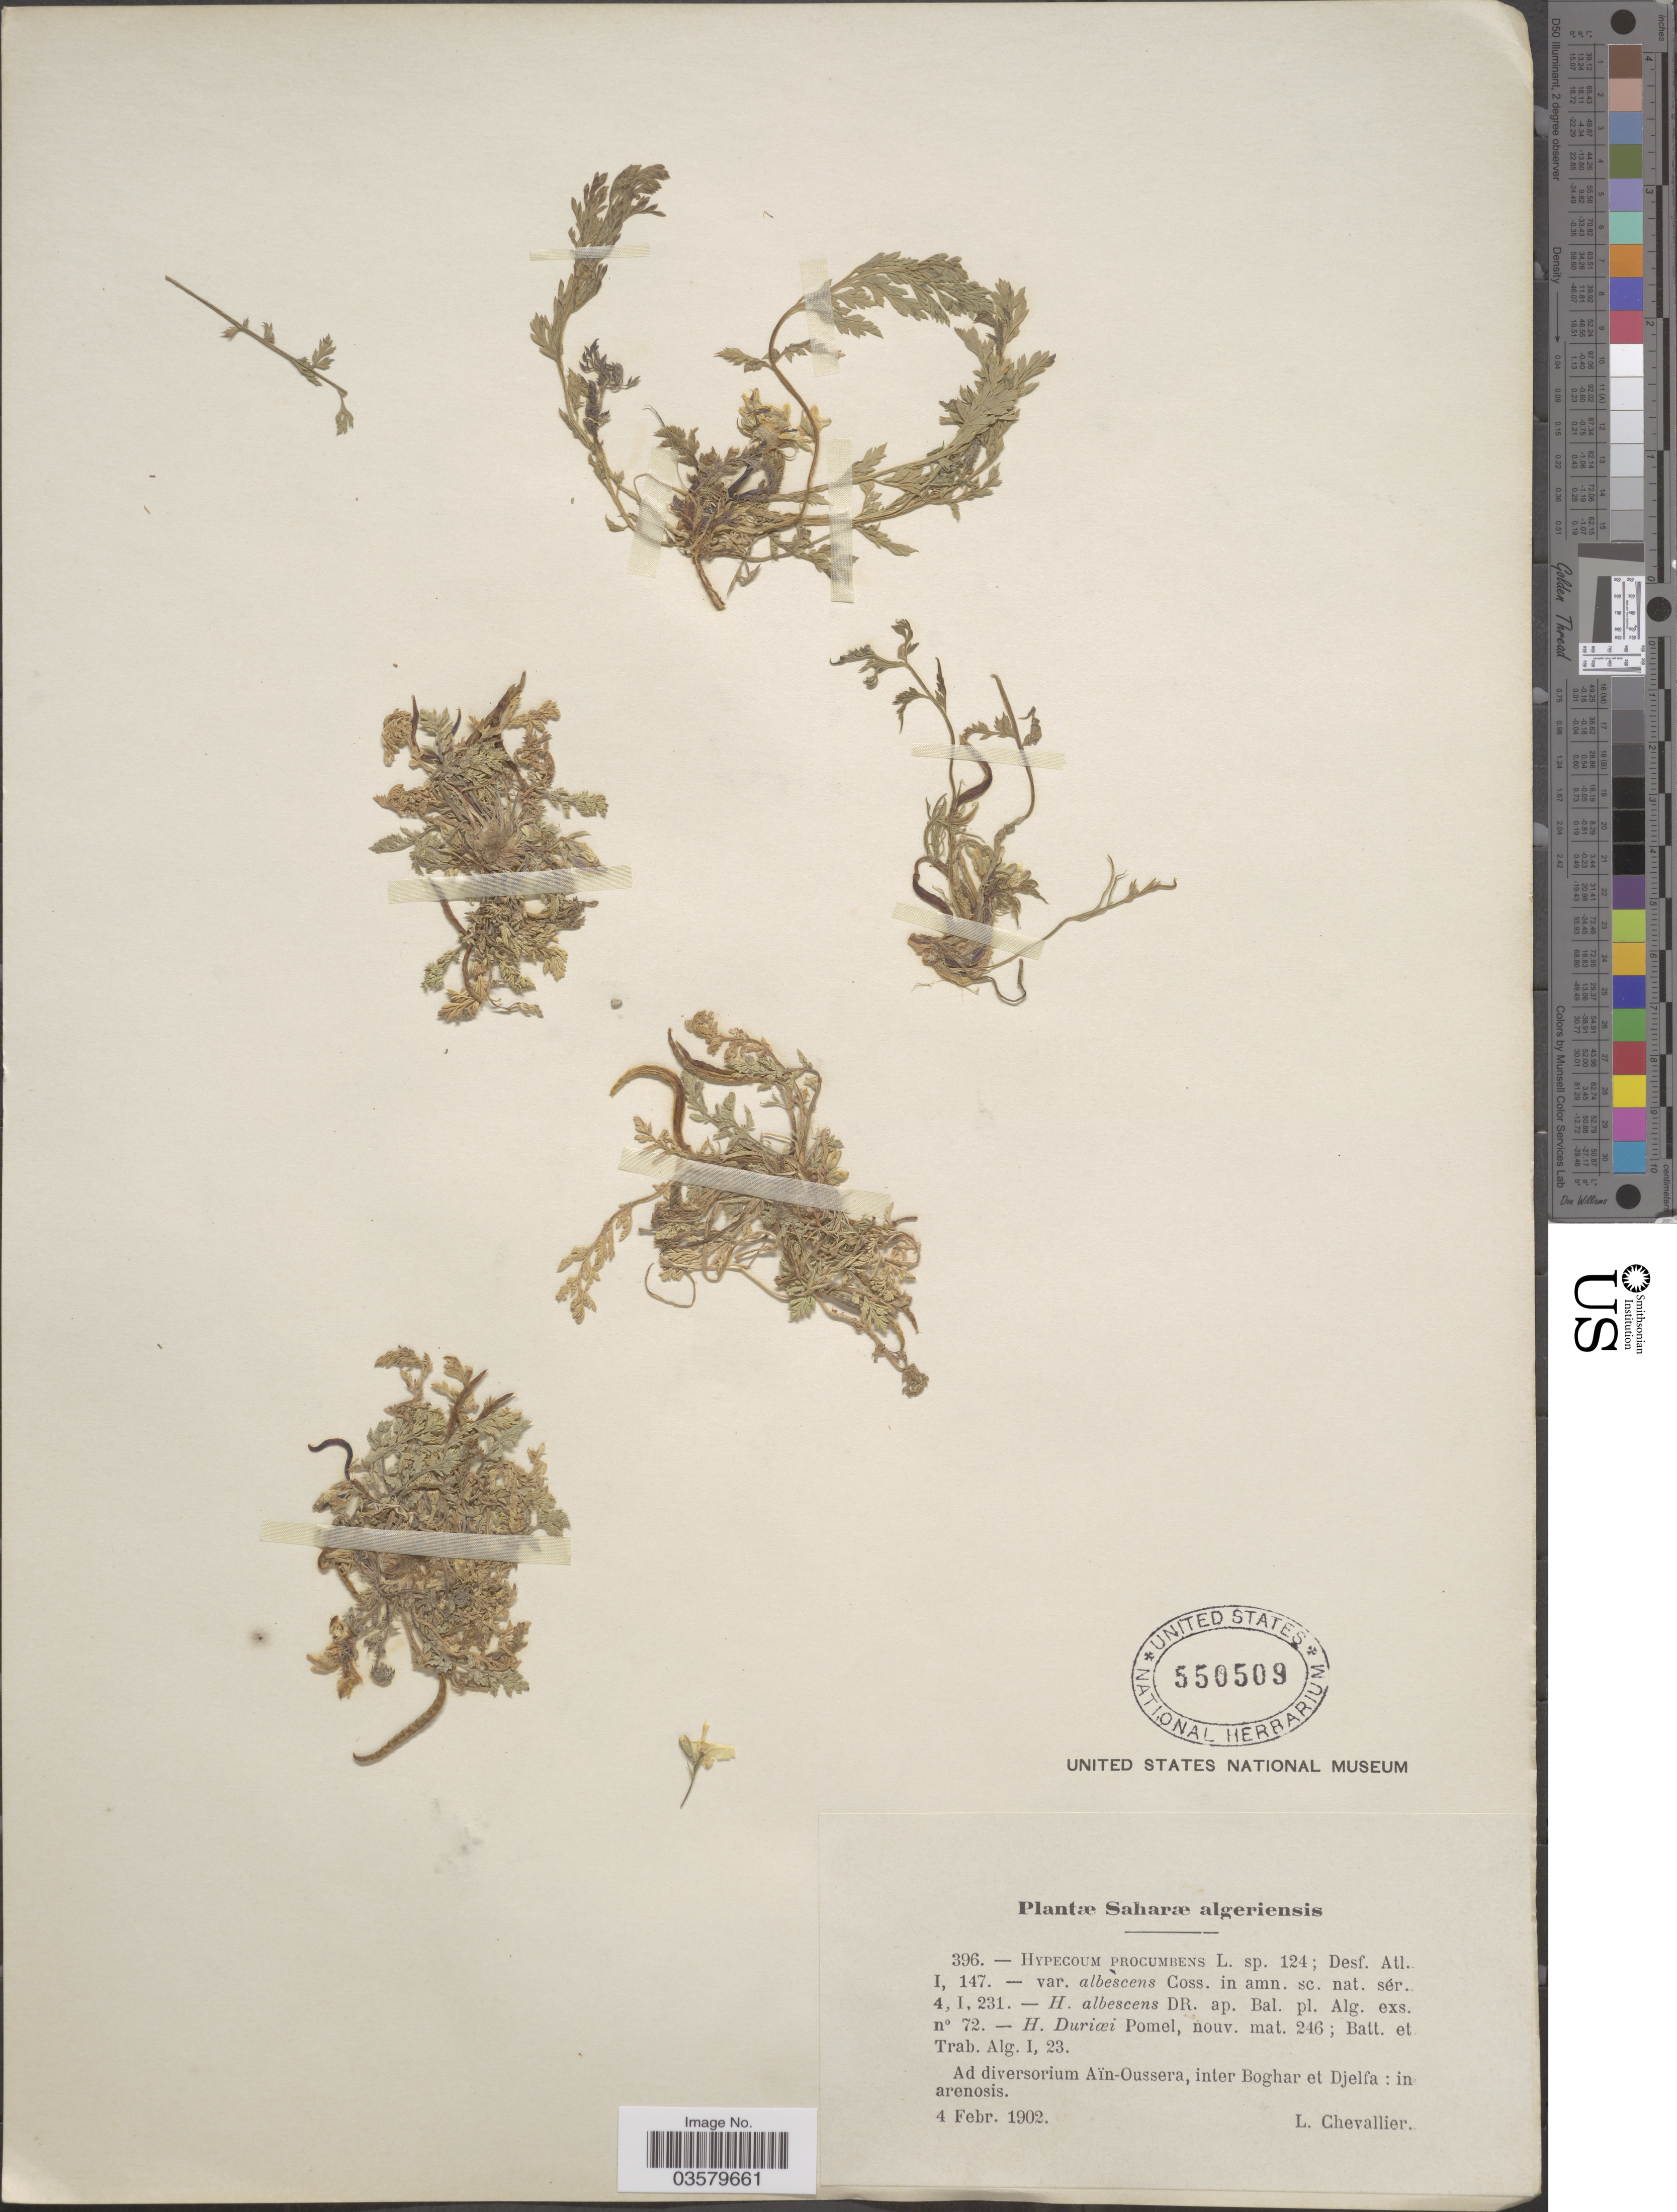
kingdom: Plantae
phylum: Tracheophyta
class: Magnoliopsida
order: Ranunculales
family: Papaveraceae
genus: Hypecoum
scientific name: Hypecoum procumbens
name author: L.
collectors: L. Chevallier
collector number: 396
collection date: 1902-02-04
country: Algeria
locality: Saharæ algeriensis. Ad diversorium Aïn-Oussera, inter Boghar et Djelfa.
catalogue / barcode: US 550509